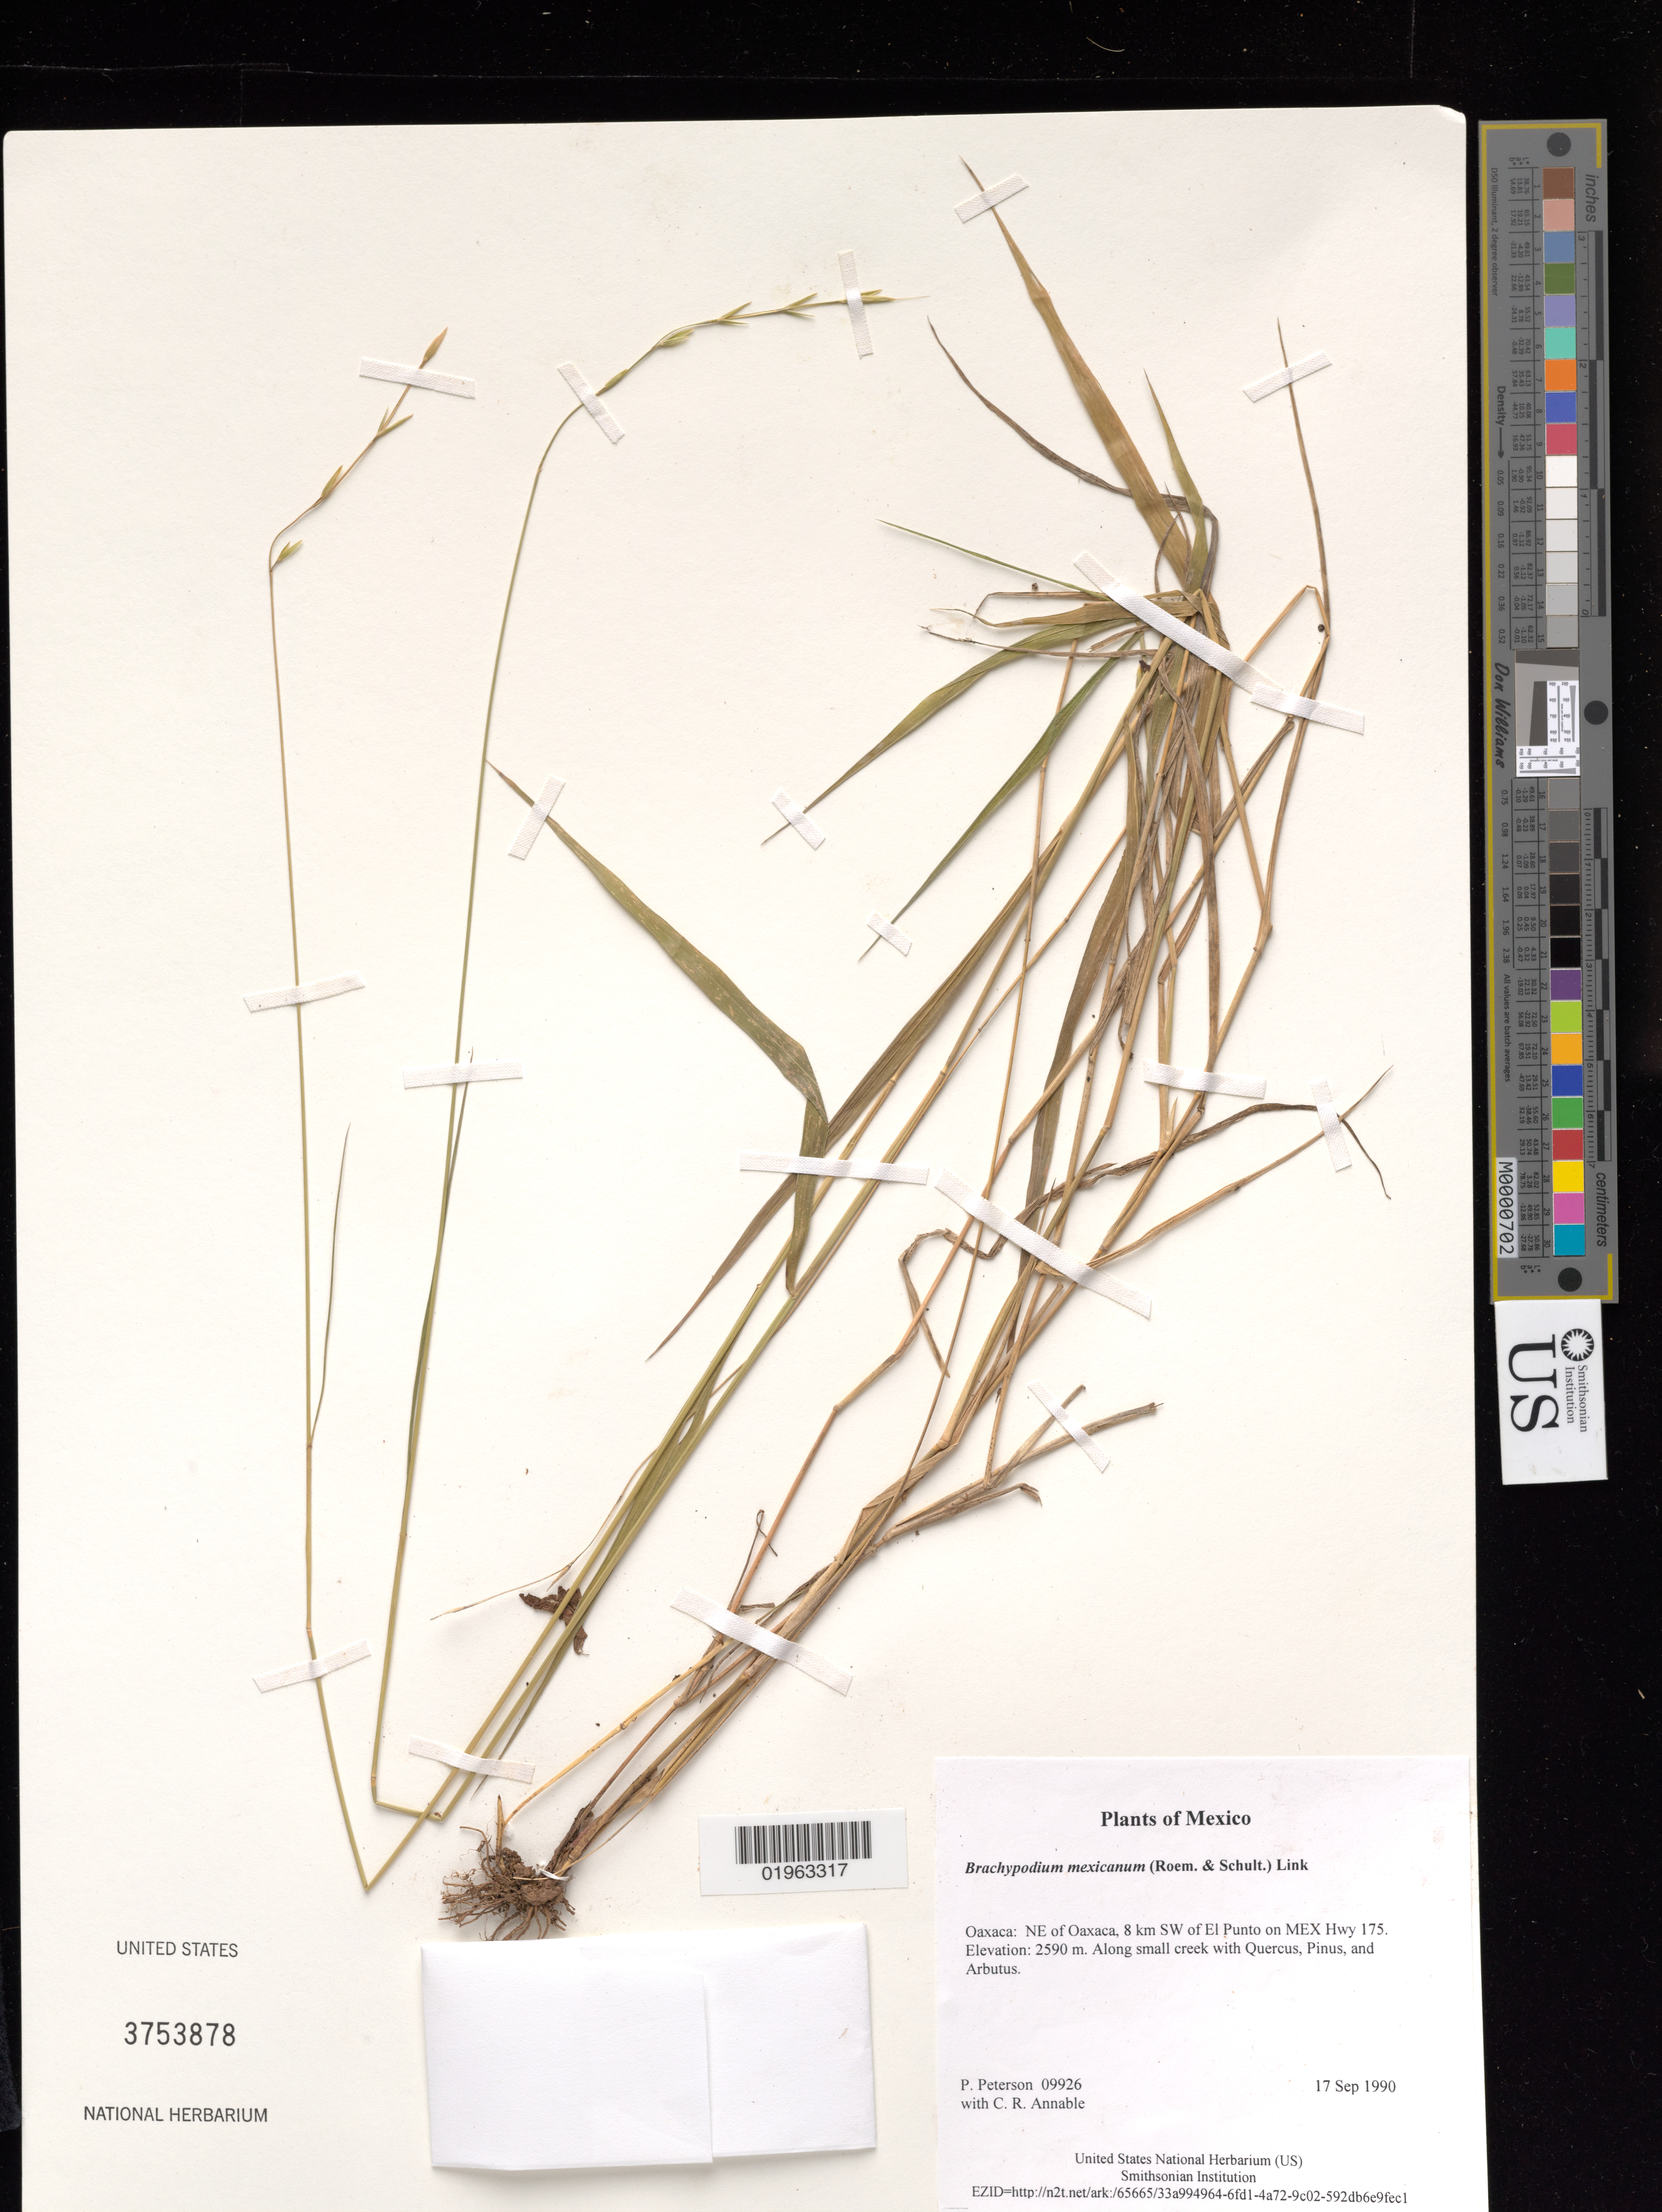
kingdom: Plantae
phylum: Tracheophyta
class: Liliopsida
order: Poales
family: Poaceae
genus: Brachypodium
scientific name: Brachypodium mexicanum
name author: (Roem. & Schult.) Link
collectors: P. M. Peterson & C. R. Annable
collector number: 09926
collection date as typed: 17 Sep 1990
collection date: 1990-09-17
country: Mexico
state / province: Oaxaca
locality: NE of Oaxaca, 8 km SW of El Punto on MEX Hwy 175.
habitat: Along small creek with Quercus, Pinus, and Arbutus.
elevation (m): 2590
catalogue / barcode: US 3753878